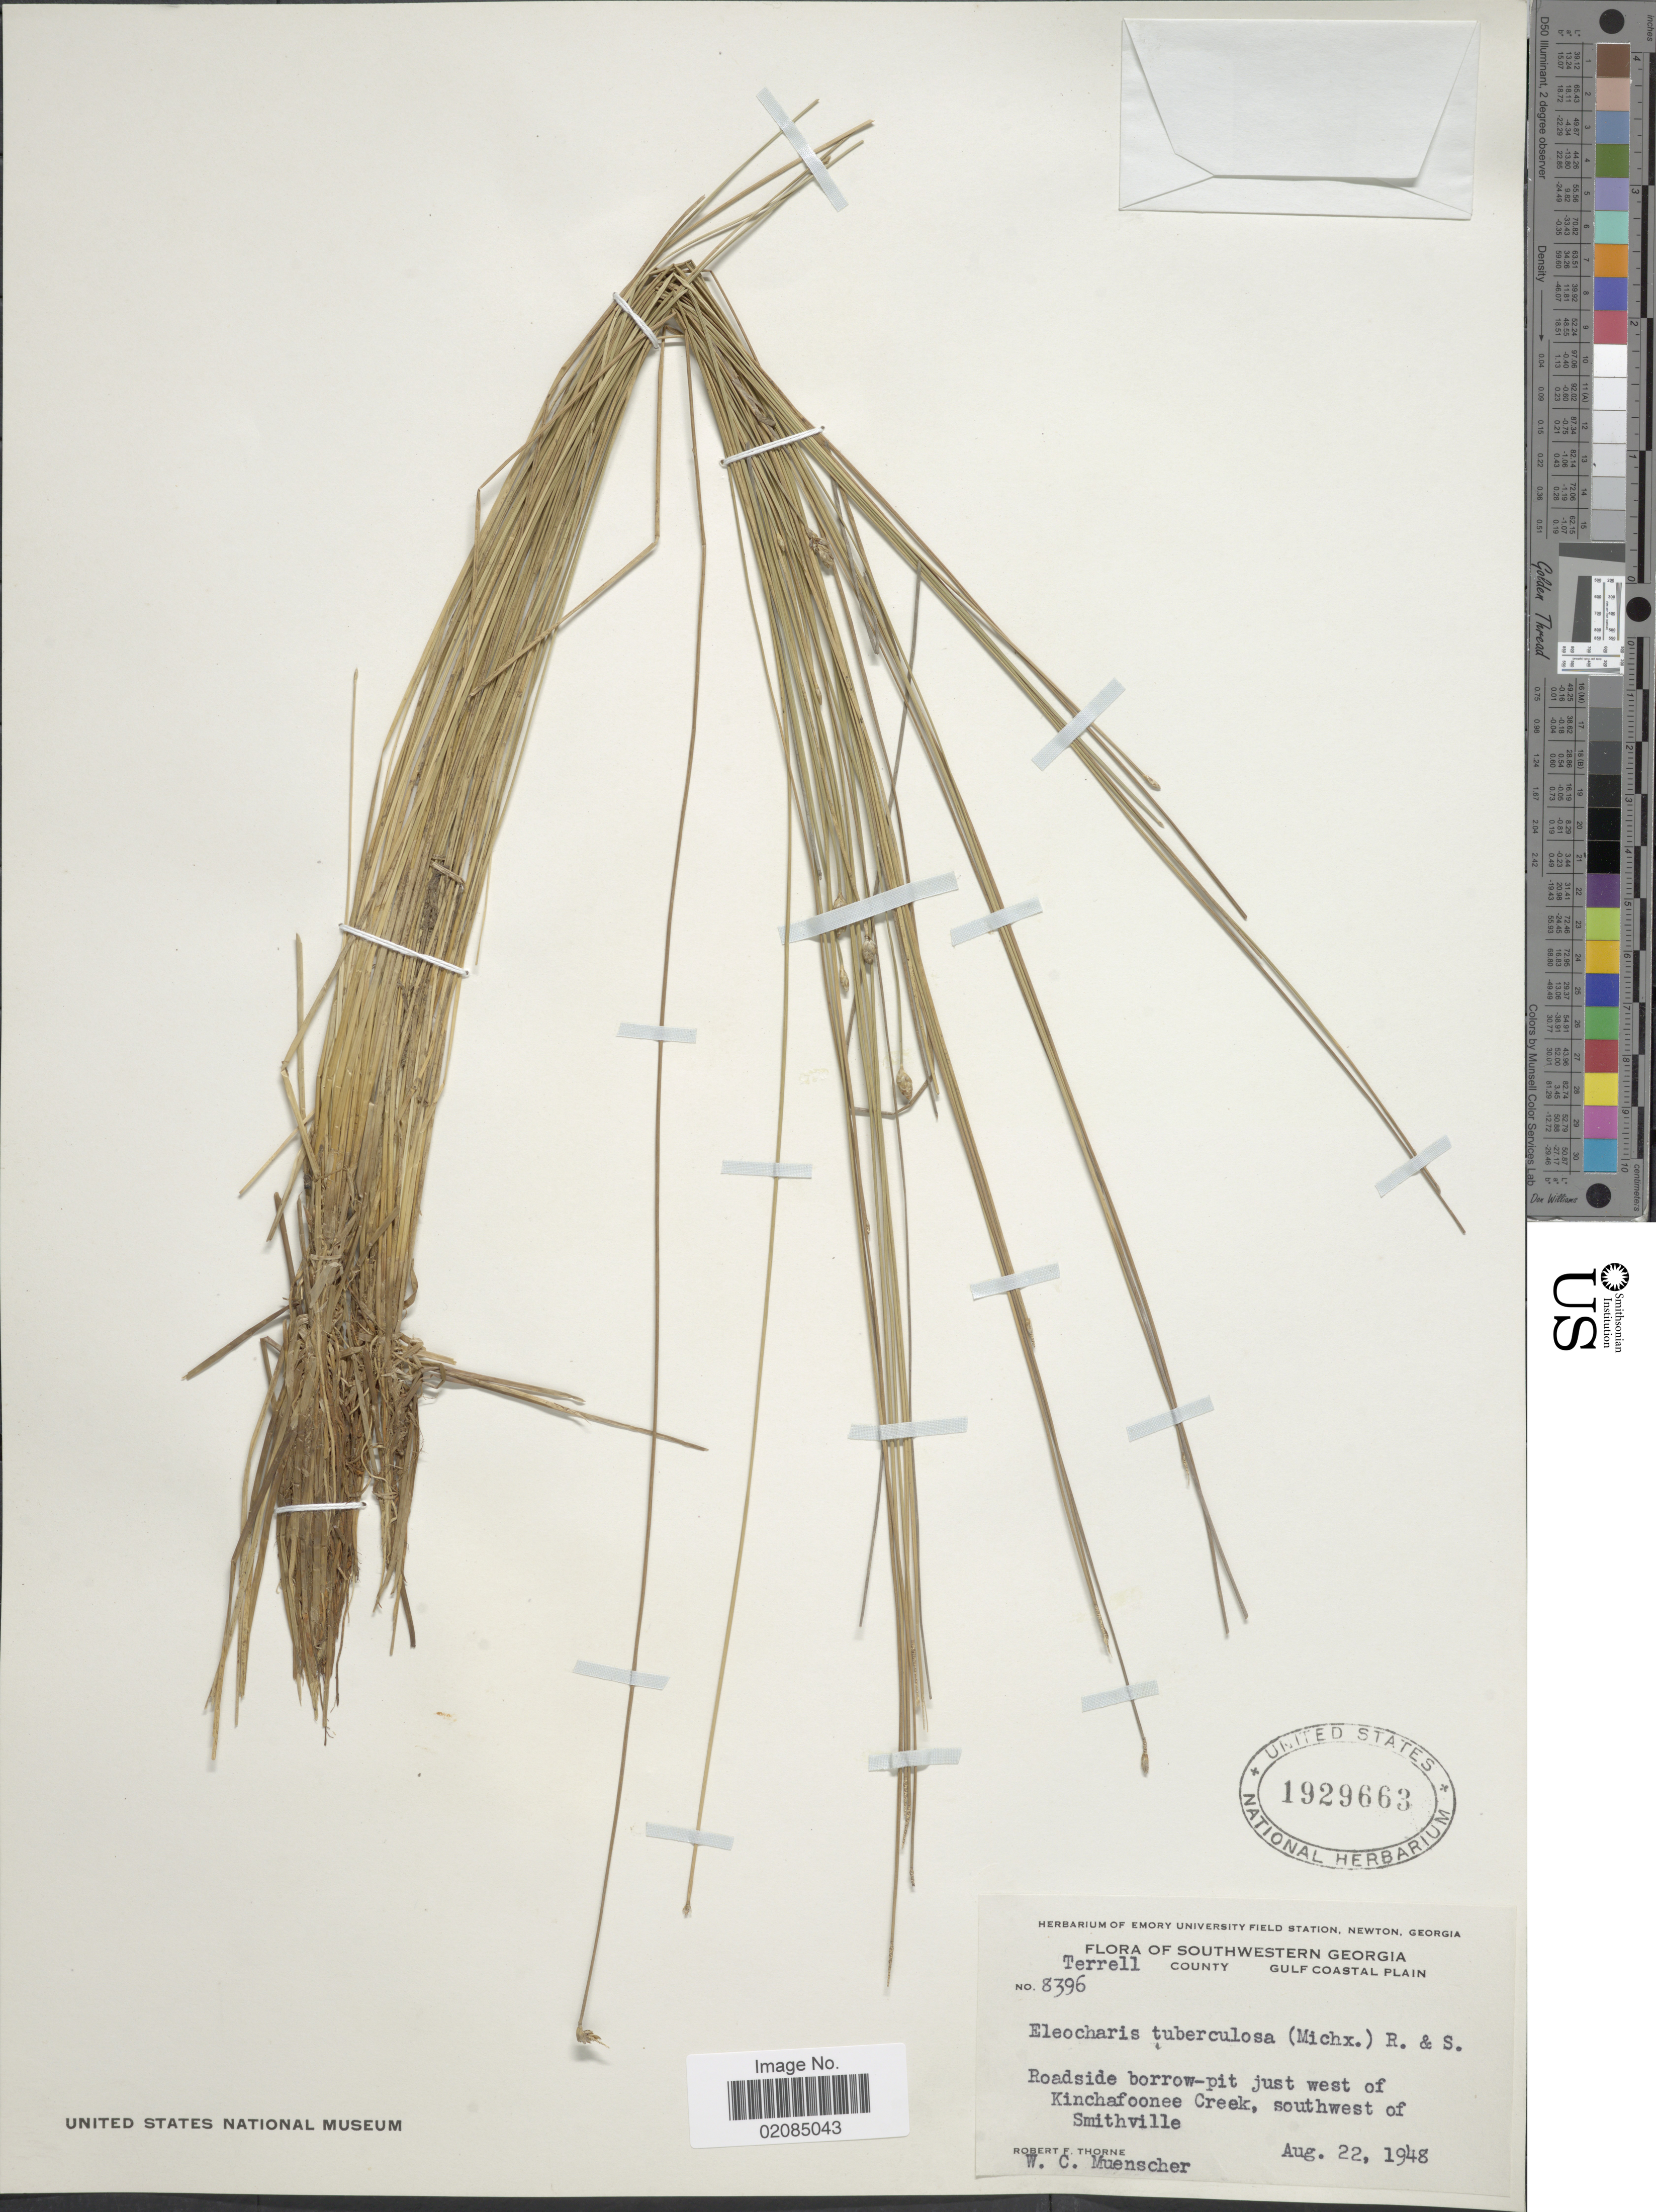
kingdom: Plantae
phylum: Tracheophyta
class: Liliopsida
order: Poales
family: Cyperaceae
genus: Eleocharis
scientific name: Eleocharis tuberculosa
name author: (Michx.) Roem. & Schult.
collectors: R. F. Thorne & W. Muenscher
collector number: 8396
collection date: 1948-08-22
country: United States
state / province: Georgia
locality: Southwestern Georgia, Terrell County, Gulf Coastal Plain, Roadside borrow-pit just west of Kinchafoone Creek, southwest of Smithville.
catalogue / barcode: US 1929663